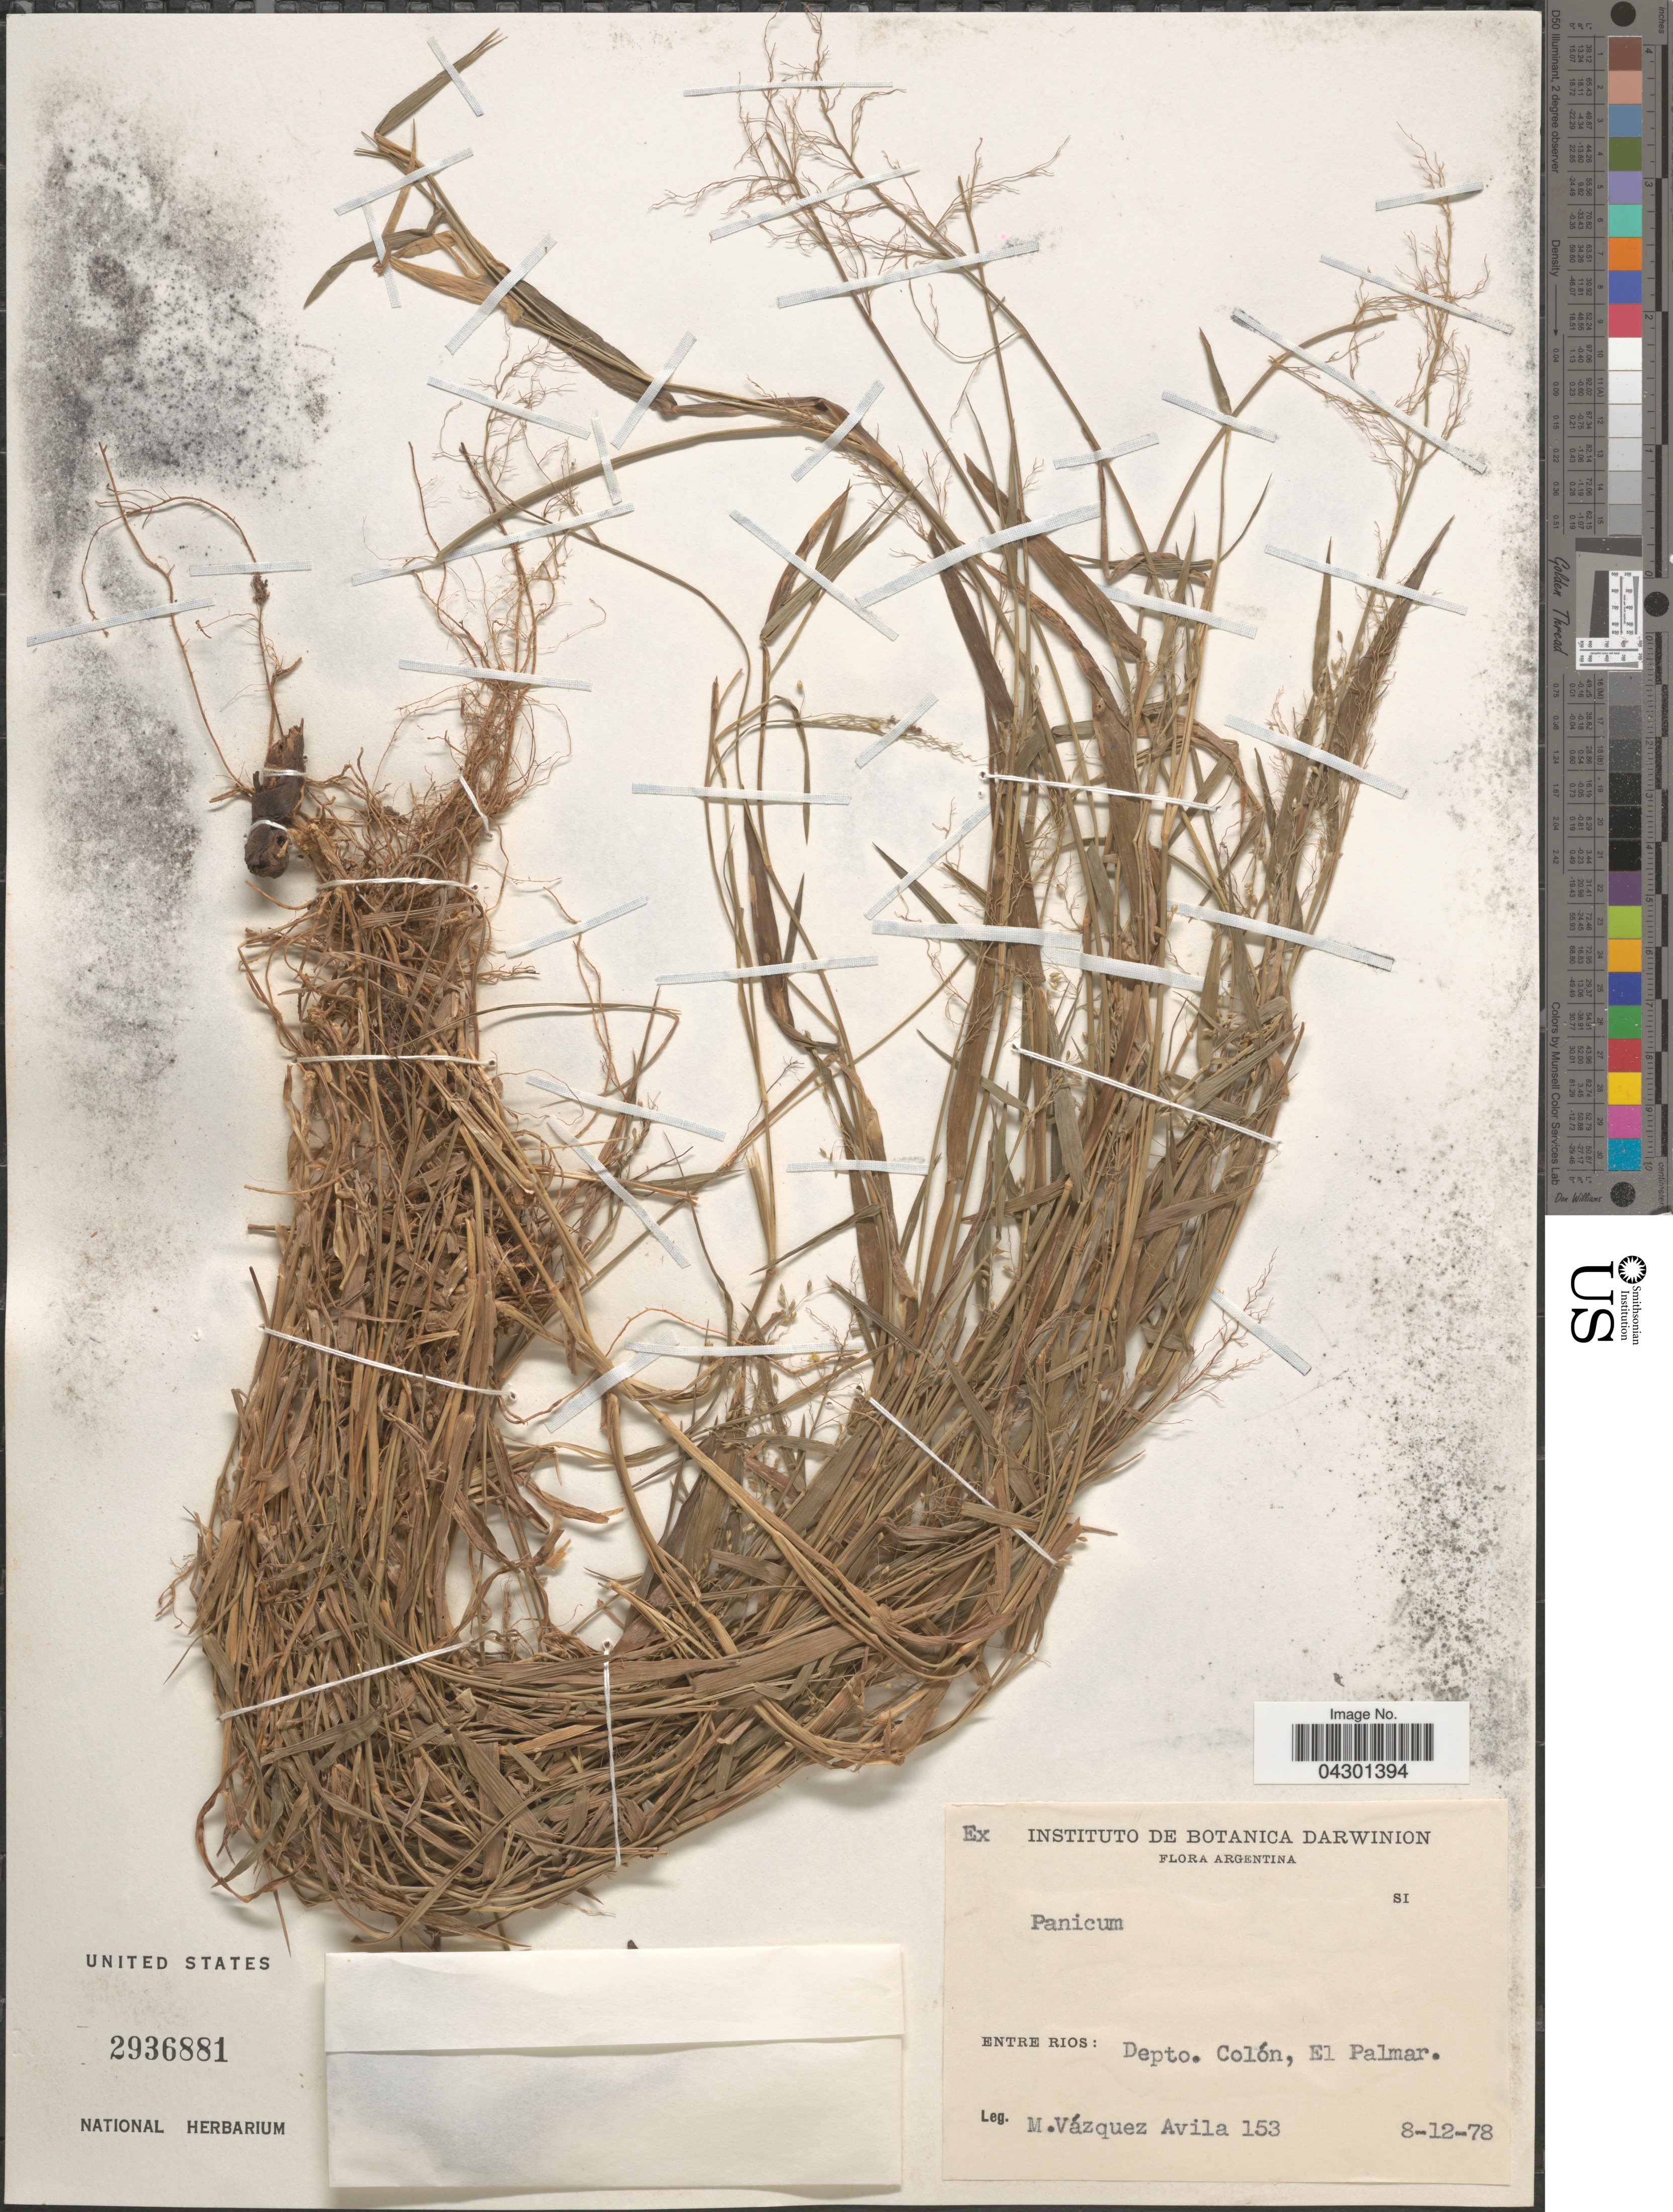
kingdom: Plantae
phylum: Tracheophyta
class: Liliopsida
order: Poales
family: Poaceae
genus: Panicum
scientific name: Panicum sp.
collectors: M. D. Vázquez A.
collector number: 153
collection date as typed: Transcribed d/m/y: 8/12/78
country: Argentina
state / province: Entre Rios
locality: Depto. Colón, El Palmar.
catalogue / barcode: US 2936881